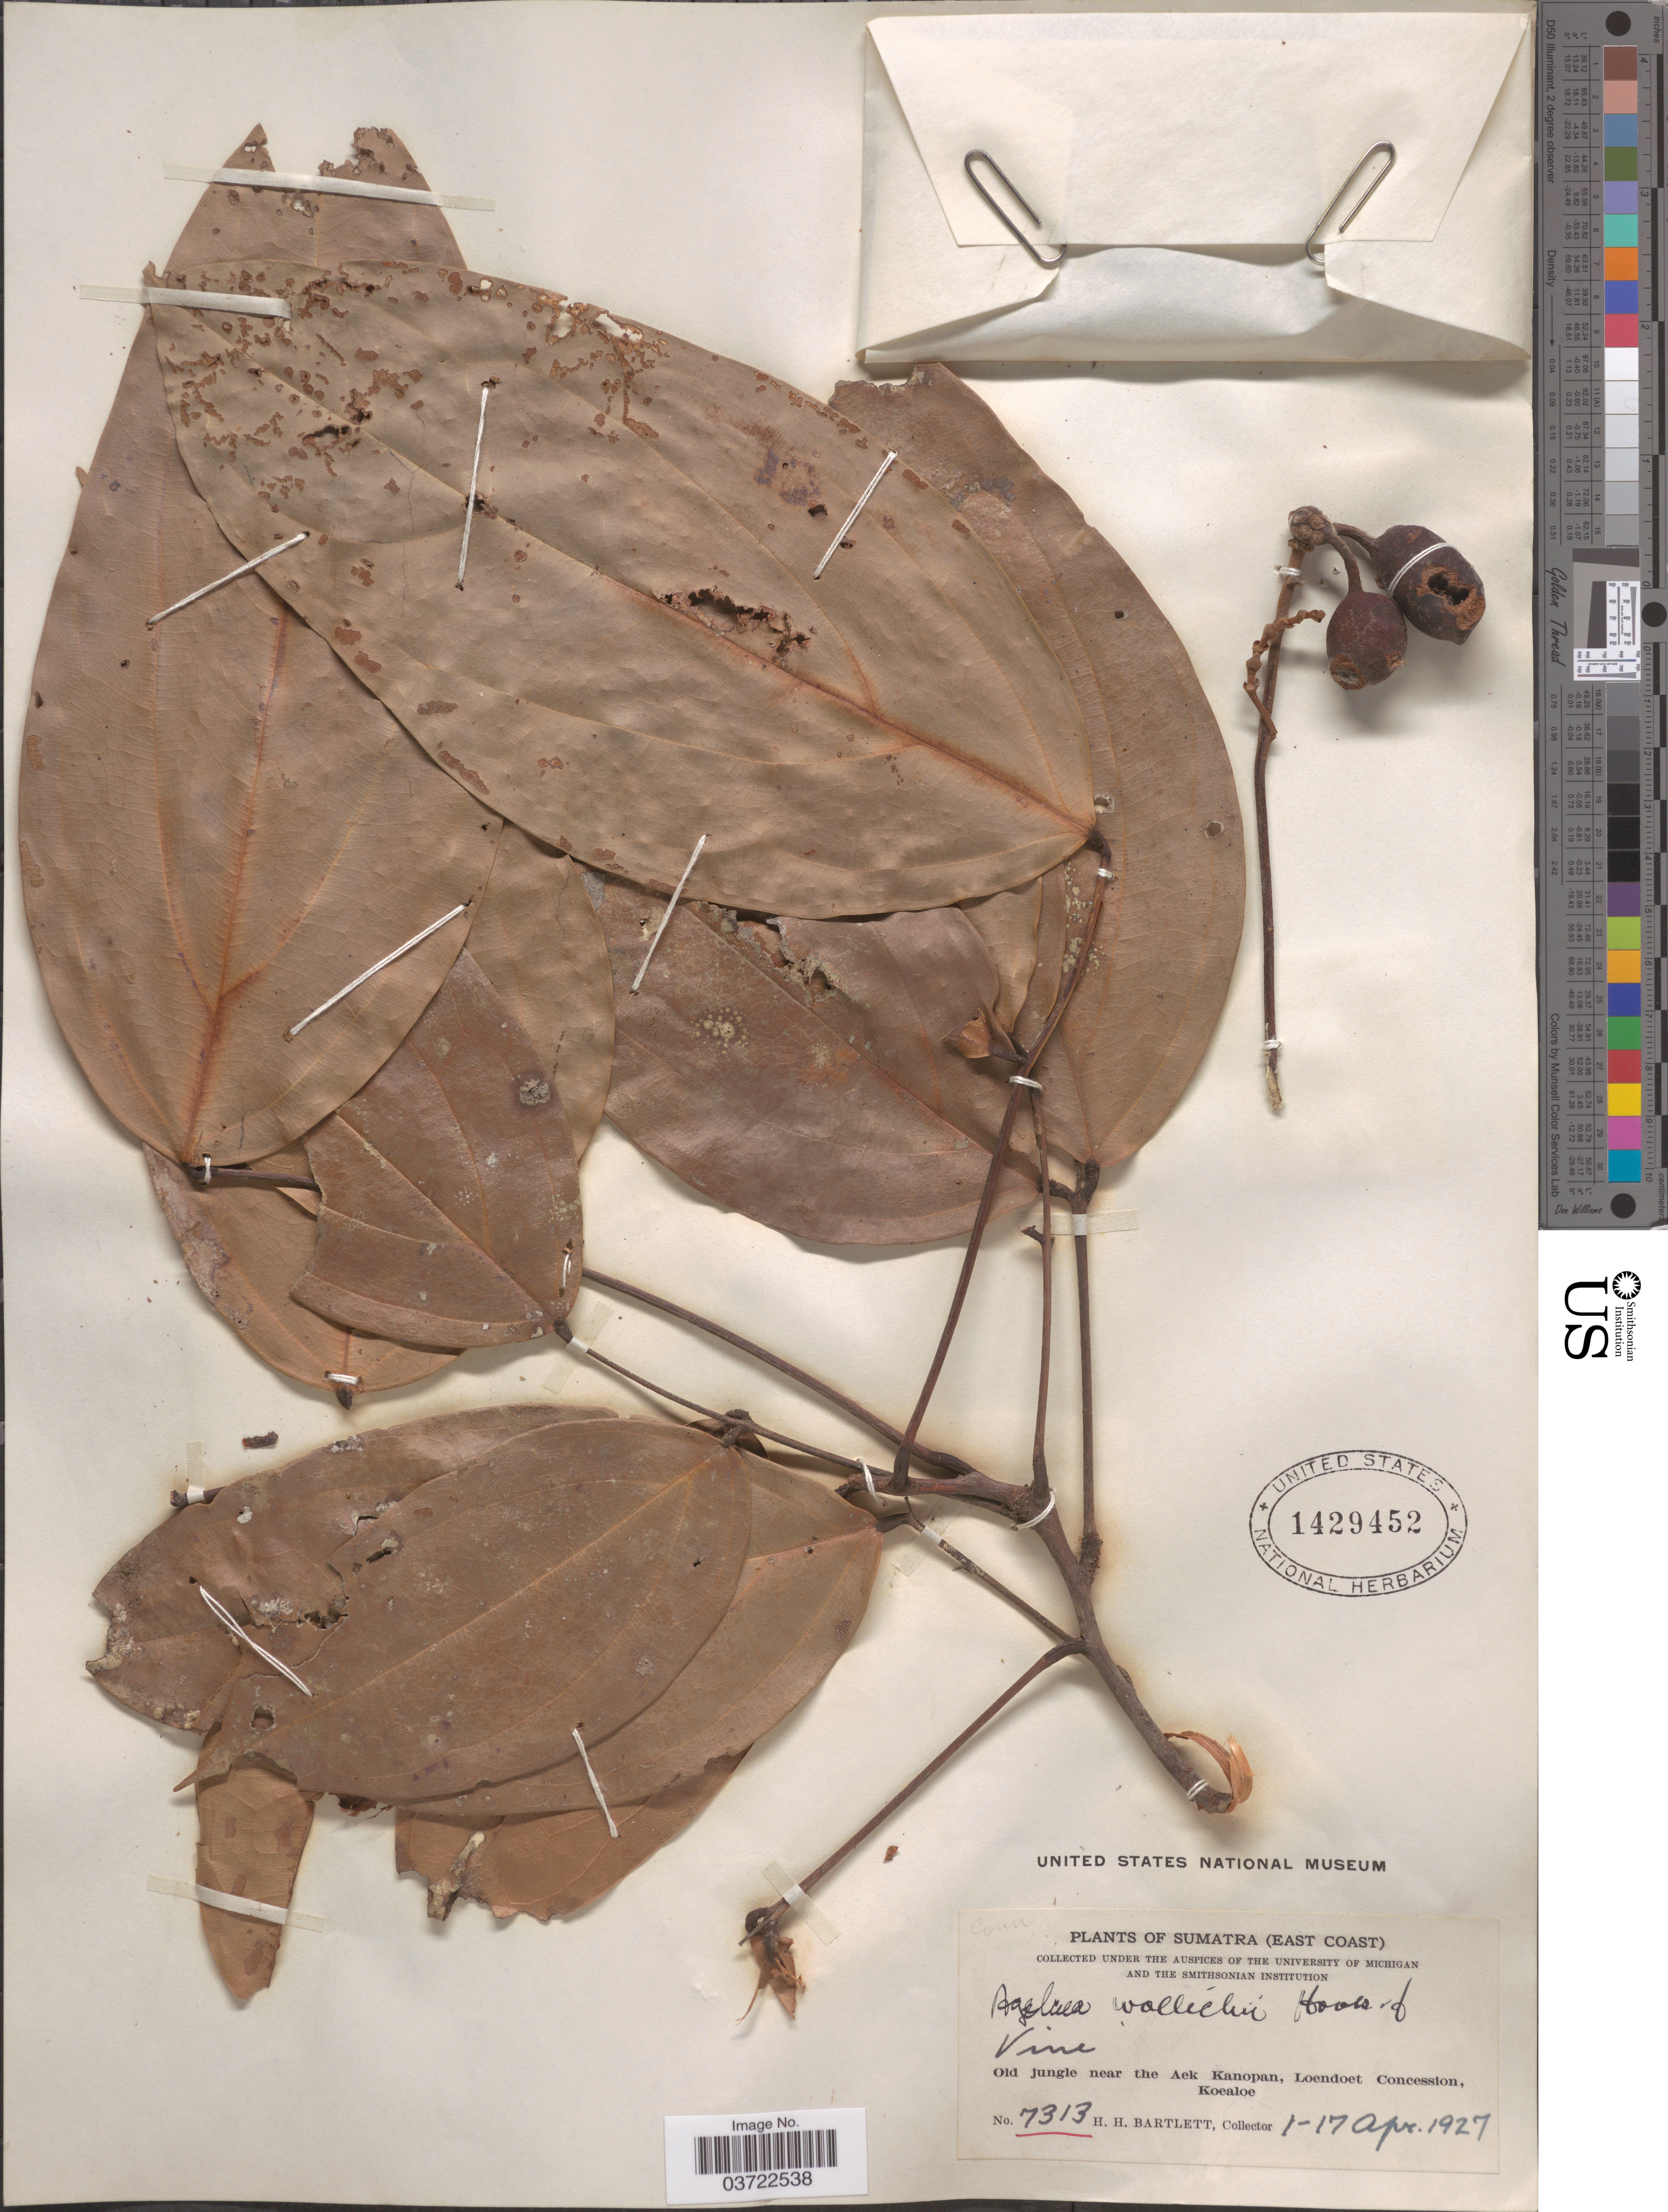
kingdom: Plantae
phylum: Tracheophyta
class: Magnoliopsida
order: Oxalidales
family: Connaraceae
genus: Agelaea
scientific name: Agelaea trinervis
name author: (Llanos) Merr.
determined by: Strong, Mark T., (BOT), Smithsonian Institution - National Museum of Natural History (UNITED STATES)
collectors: H. H. Bartlett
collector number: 7313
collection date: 1927-04-01/1927-04-17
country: Indonesia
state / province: Sumatra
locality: East Coast. Old jungle near the Aek Kanopan, Loendoet Concession, Koealoe.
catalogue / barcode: US 1429452